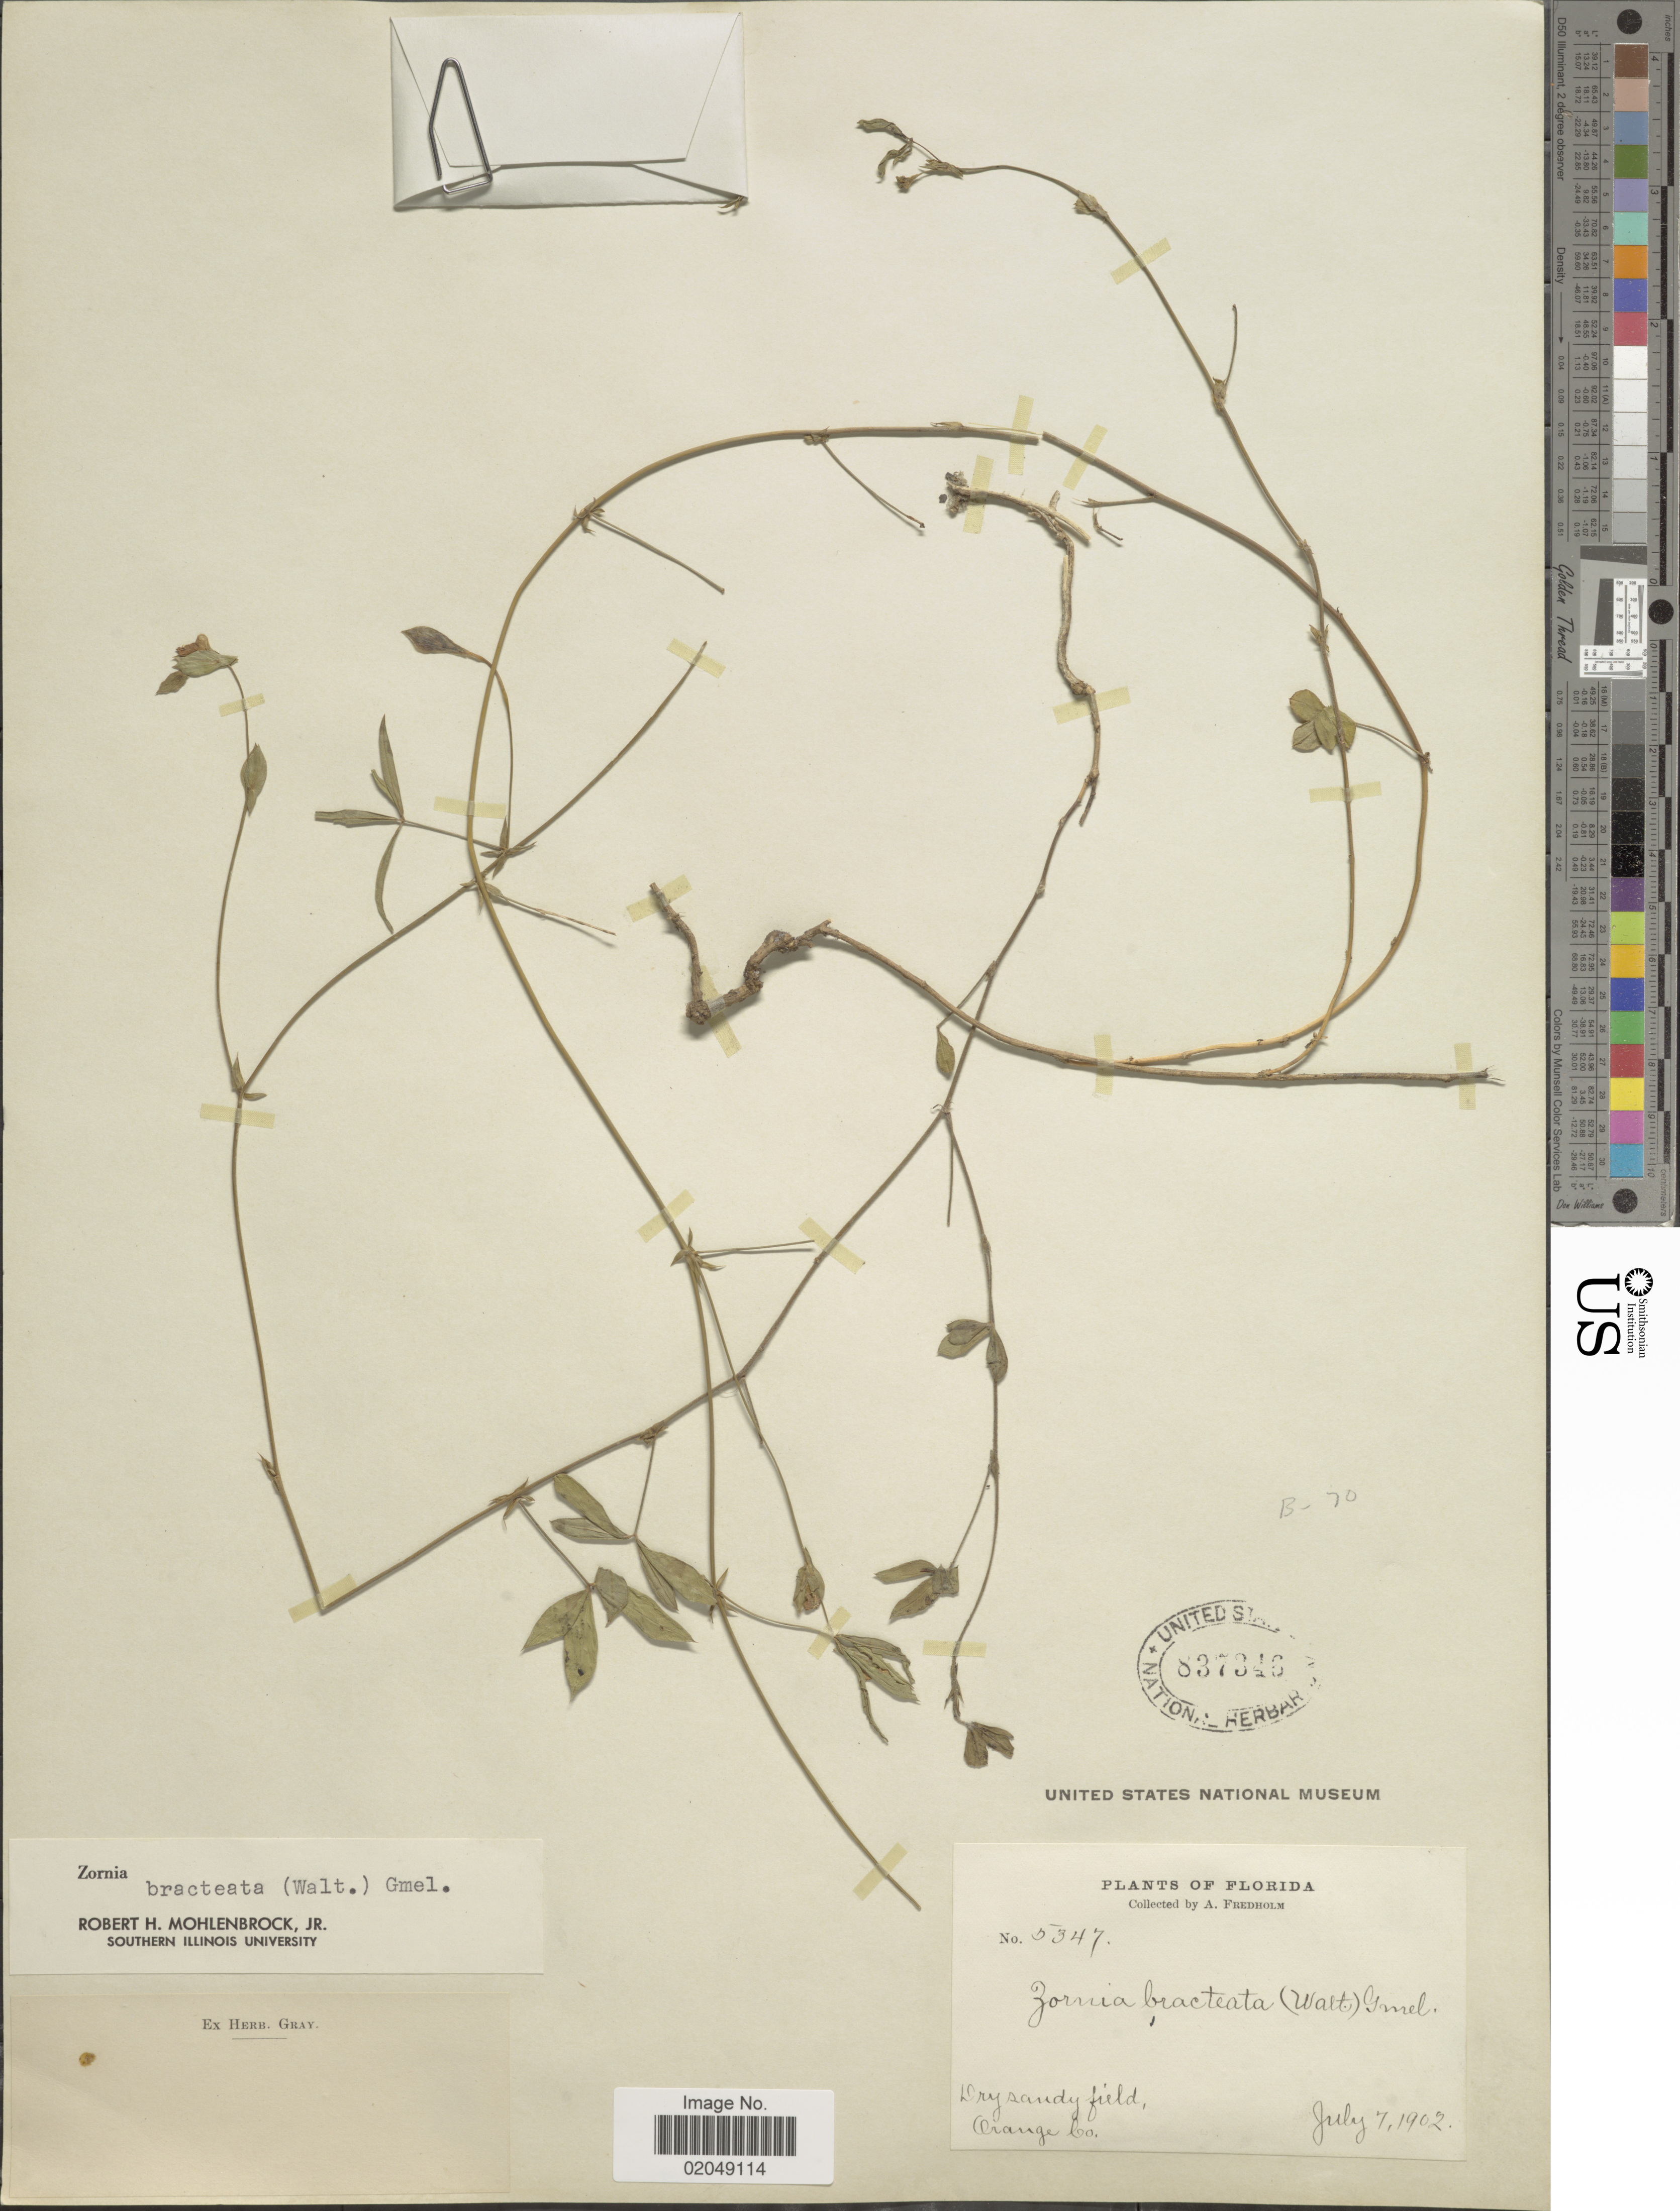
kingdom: Plantae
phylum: Tracheophyta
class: Magnoliopsida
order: Fabales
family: Fabaceae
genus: Zornia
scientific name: Zornia bracteata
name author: J.F. Gmel.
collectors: A. Fredholm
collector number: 5347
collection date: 1902-07-07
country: United States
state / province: Florida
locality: Orange Co.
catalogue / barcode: US 837346